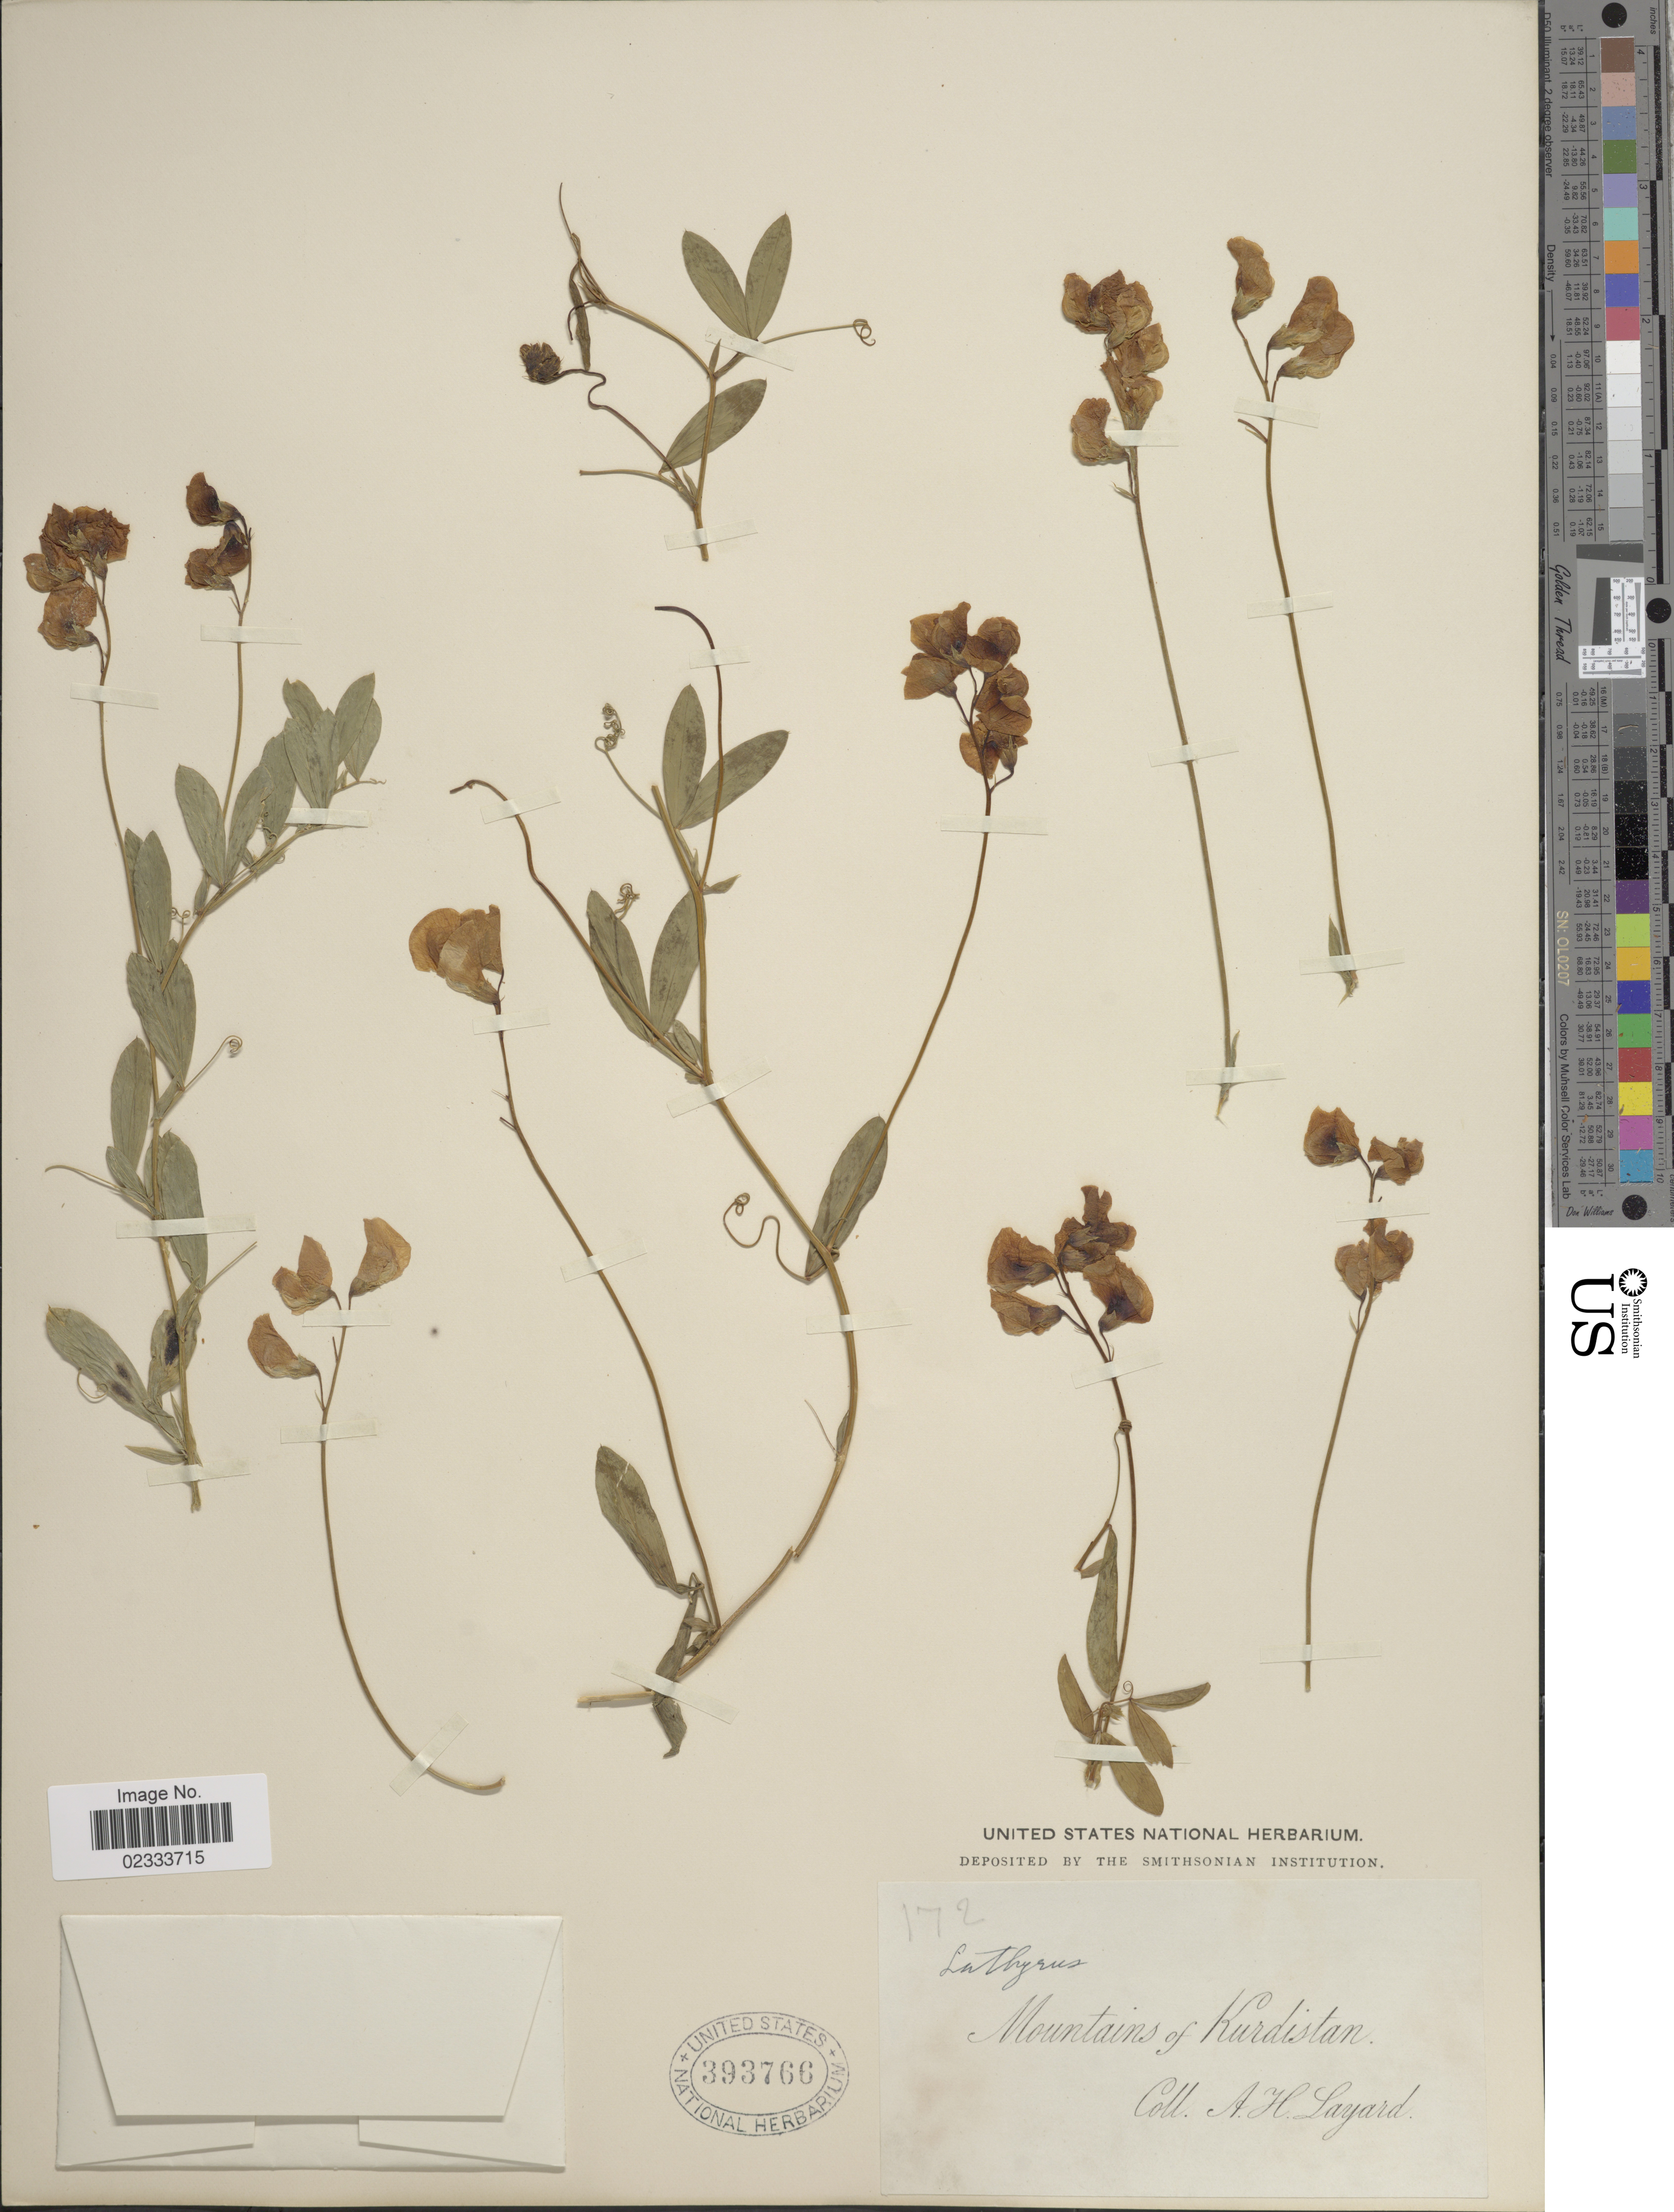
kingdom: Plantae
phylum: Tracheophyta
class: Magnoliopsida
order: Fabales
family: Fabaceae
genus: Lathyrus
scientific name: Lathyrus sp.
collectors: A. Layard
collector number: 172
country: Iran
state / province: Kurdistan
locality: Mountains of Kurdistan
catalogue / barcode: US 393766